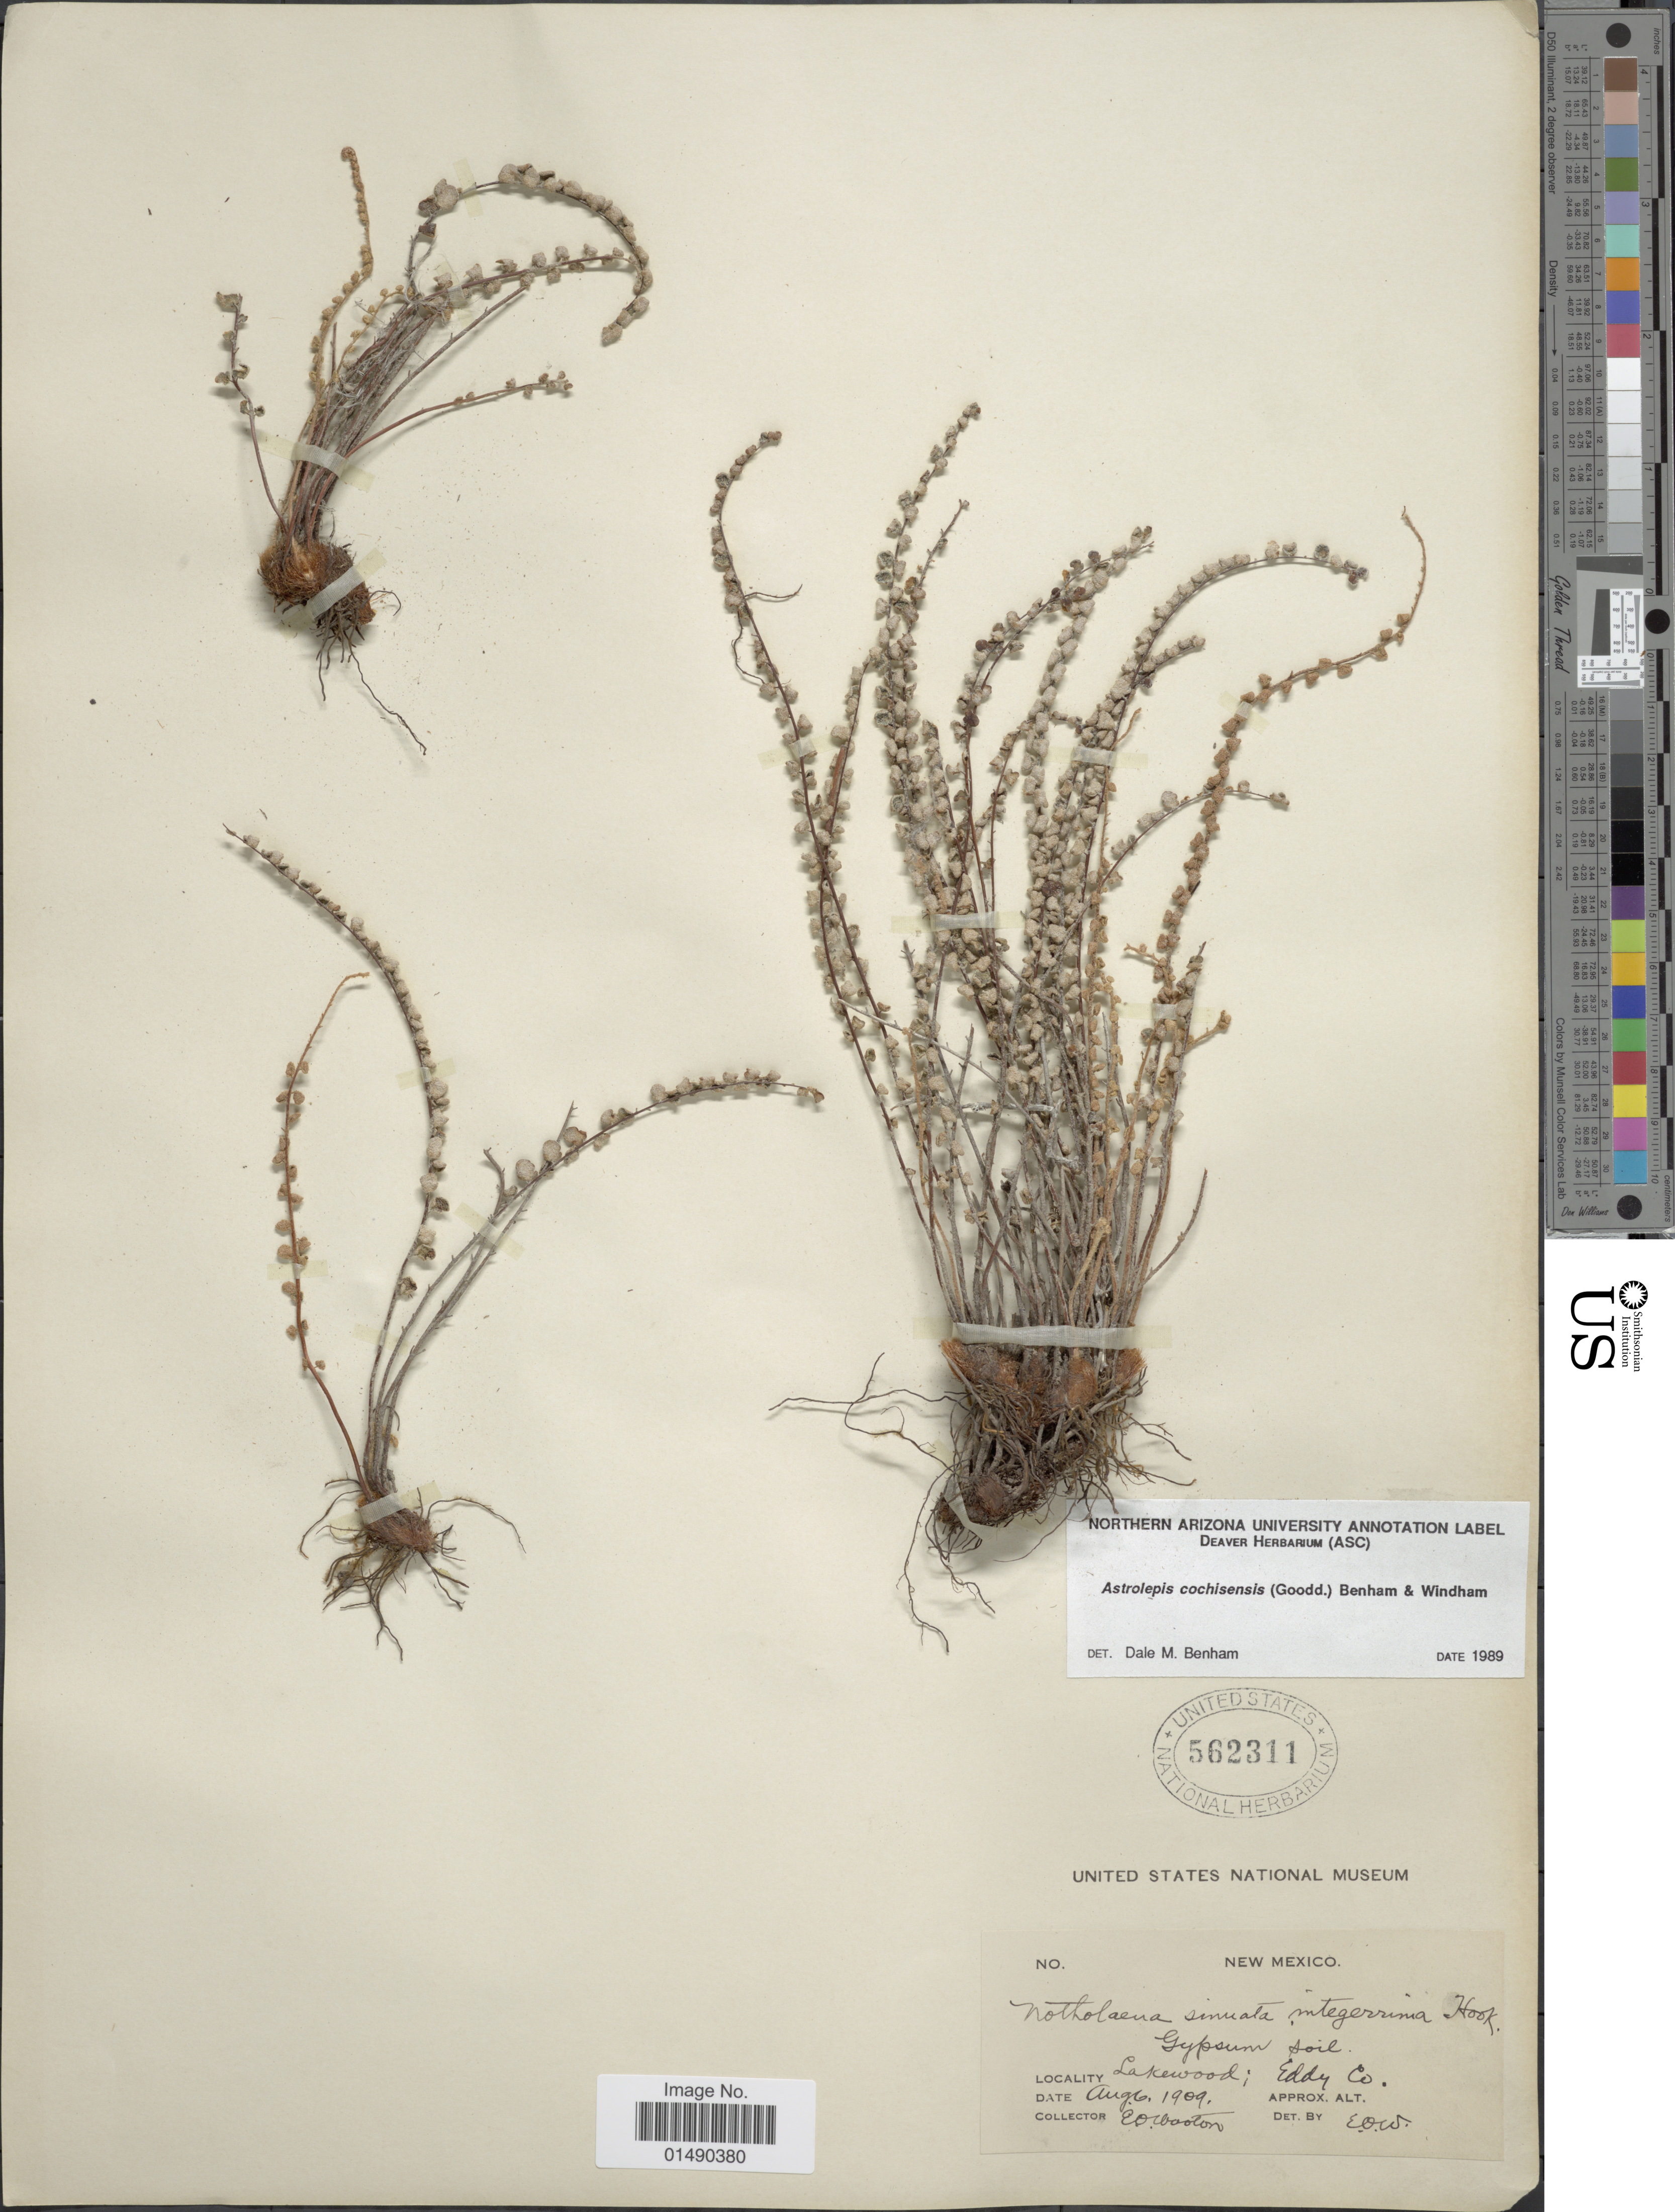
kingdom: Plantae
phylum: Tracheophyta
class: Polypodiopsida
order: Polypodiales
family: Pteridaceae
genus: Astrolepis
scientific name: Astrolepis cochisensis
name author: (C.O. Goodd.) D.M. Benham & Windham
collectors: E. O. Wooton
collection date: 1909-08-06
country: United States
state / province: New Mexico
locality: Lakewood, Eddy Co,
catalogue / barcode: US 562311